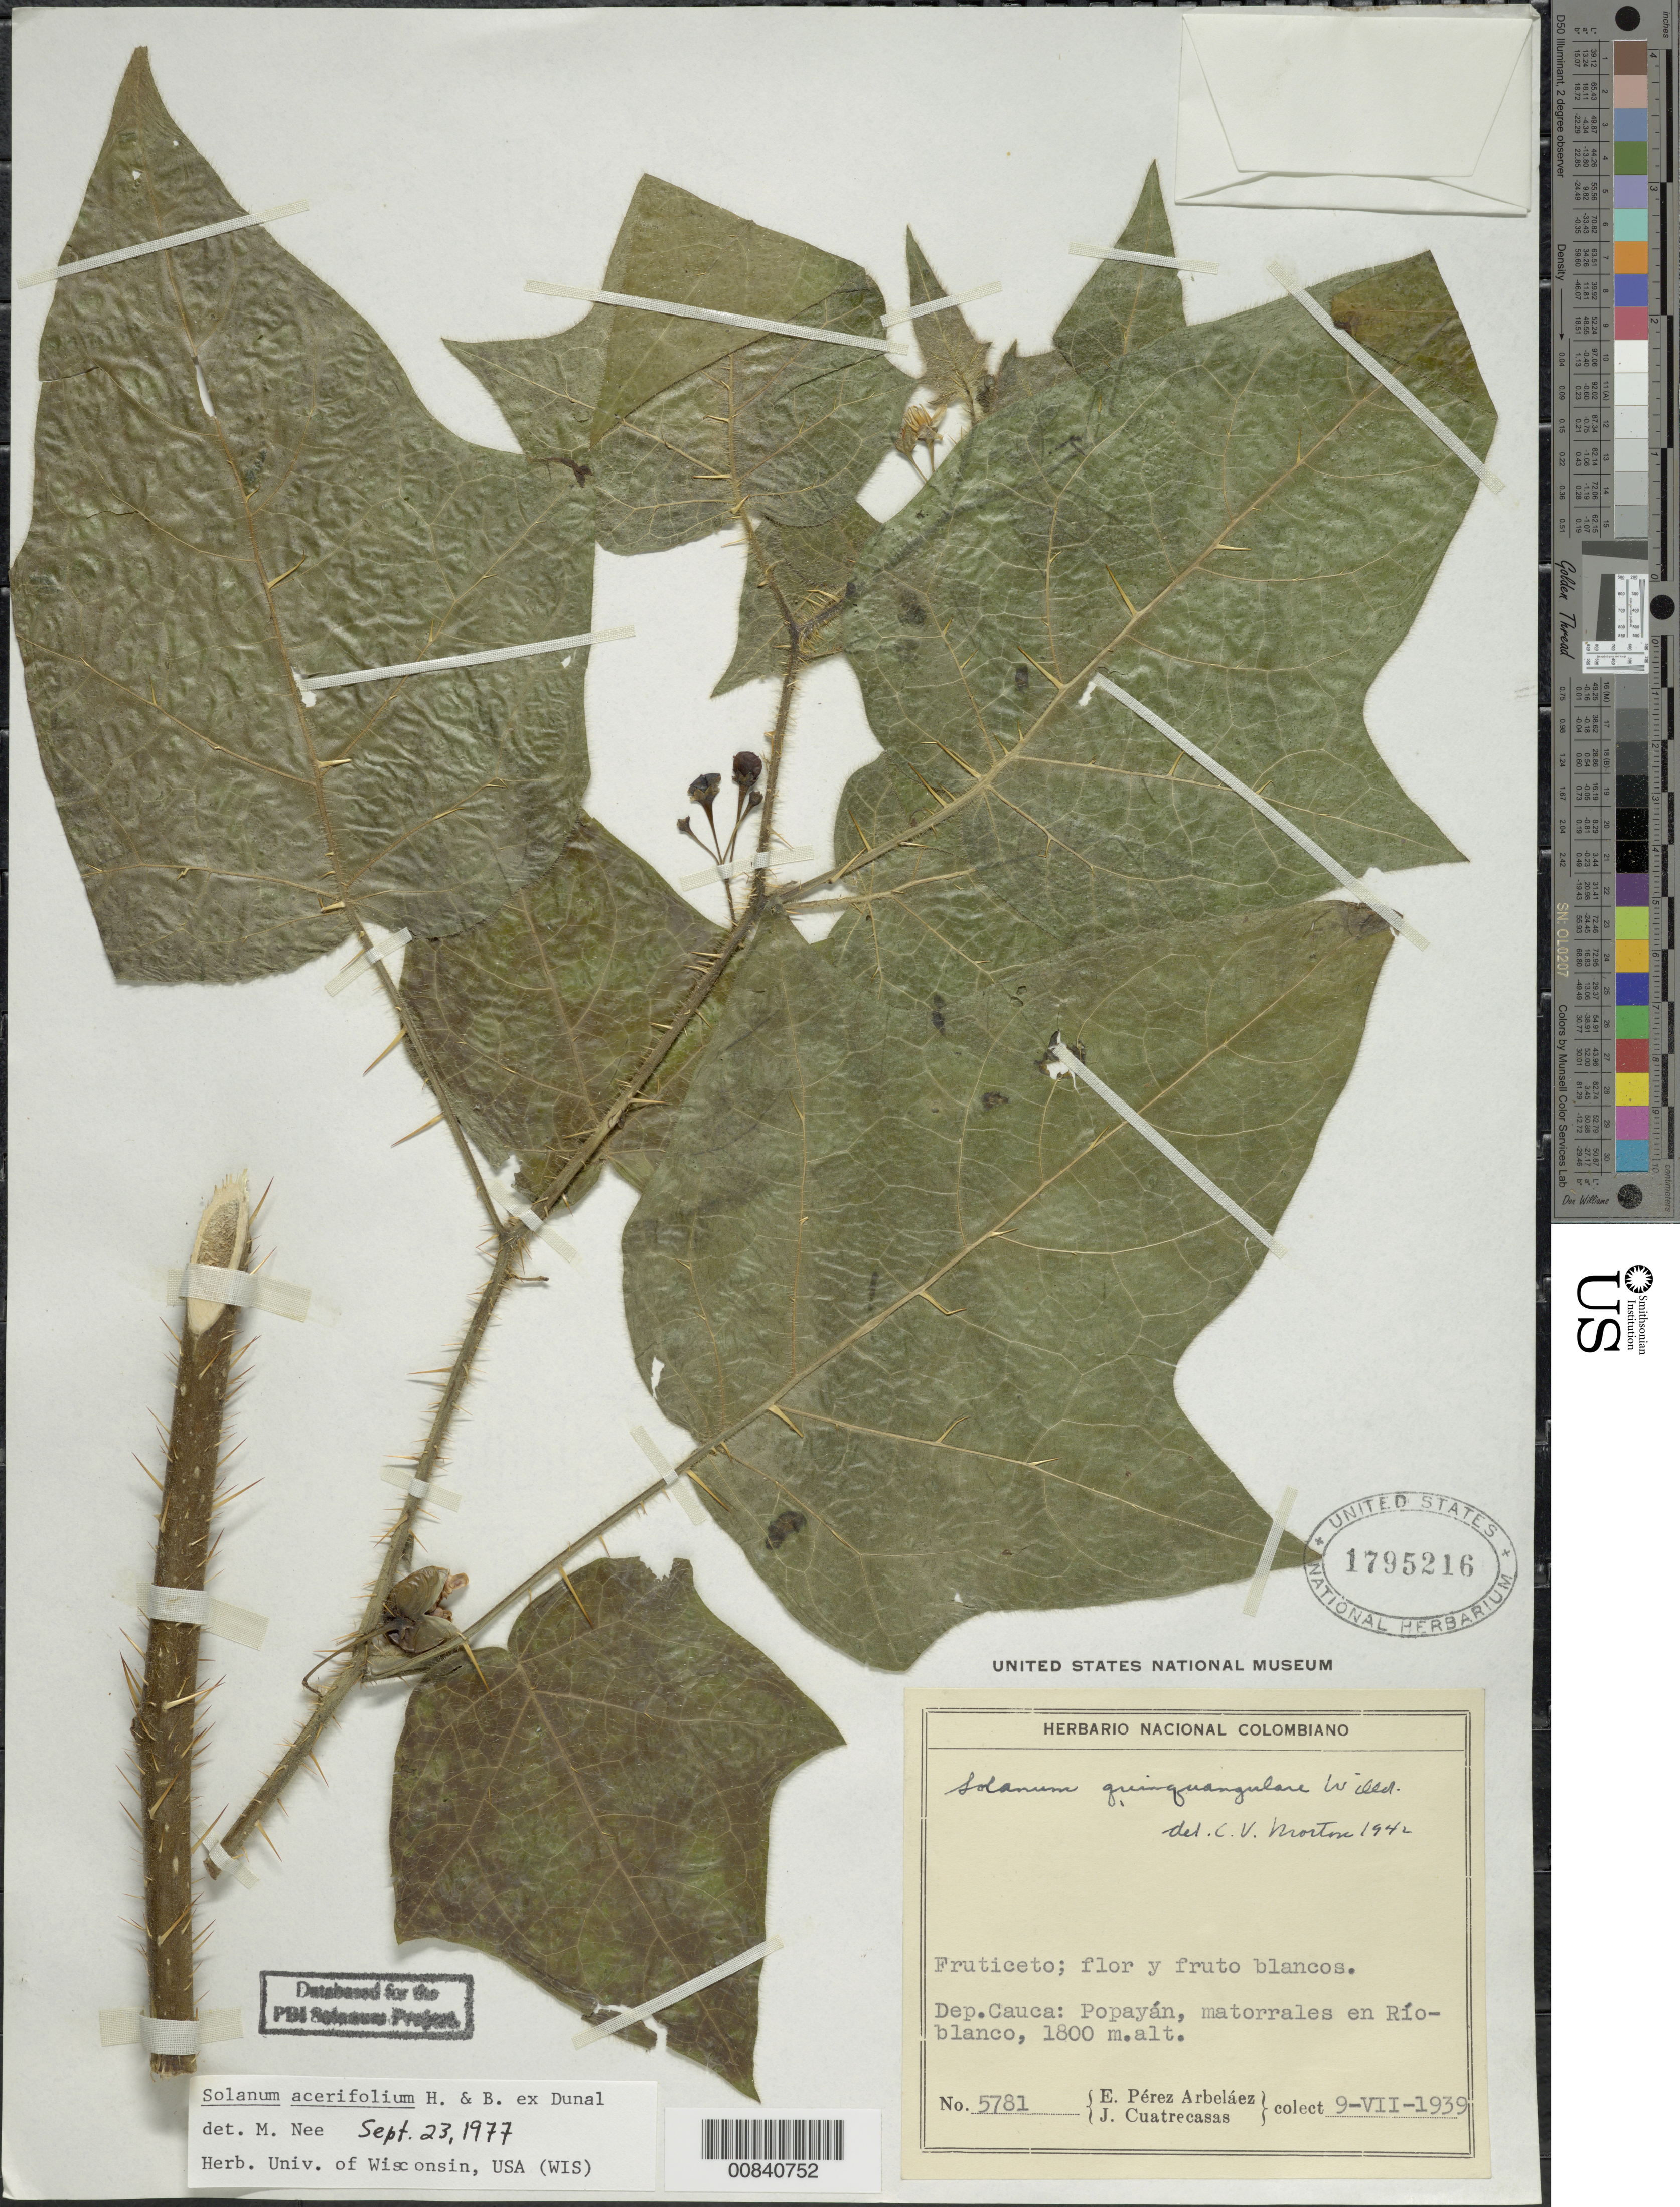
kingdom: Plantae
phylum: Tracheophyta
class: Magnoliopsida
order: Solanales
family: Solanaceae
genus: Solanum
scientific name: Solanum acerifolium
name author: Humb. & Bonpl. ex Dunal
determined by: Nee, Michael H.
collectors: E. Pérez Arbeláez & J. Cuatrecasas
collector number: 5781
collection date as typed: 9 Jul 1939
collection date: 1939-07-09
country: Colombia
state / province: Cauca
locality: Dep. Cauca. Popayan, matorrales en Rio Blanco.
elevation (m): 1800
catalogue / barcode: US 1795216